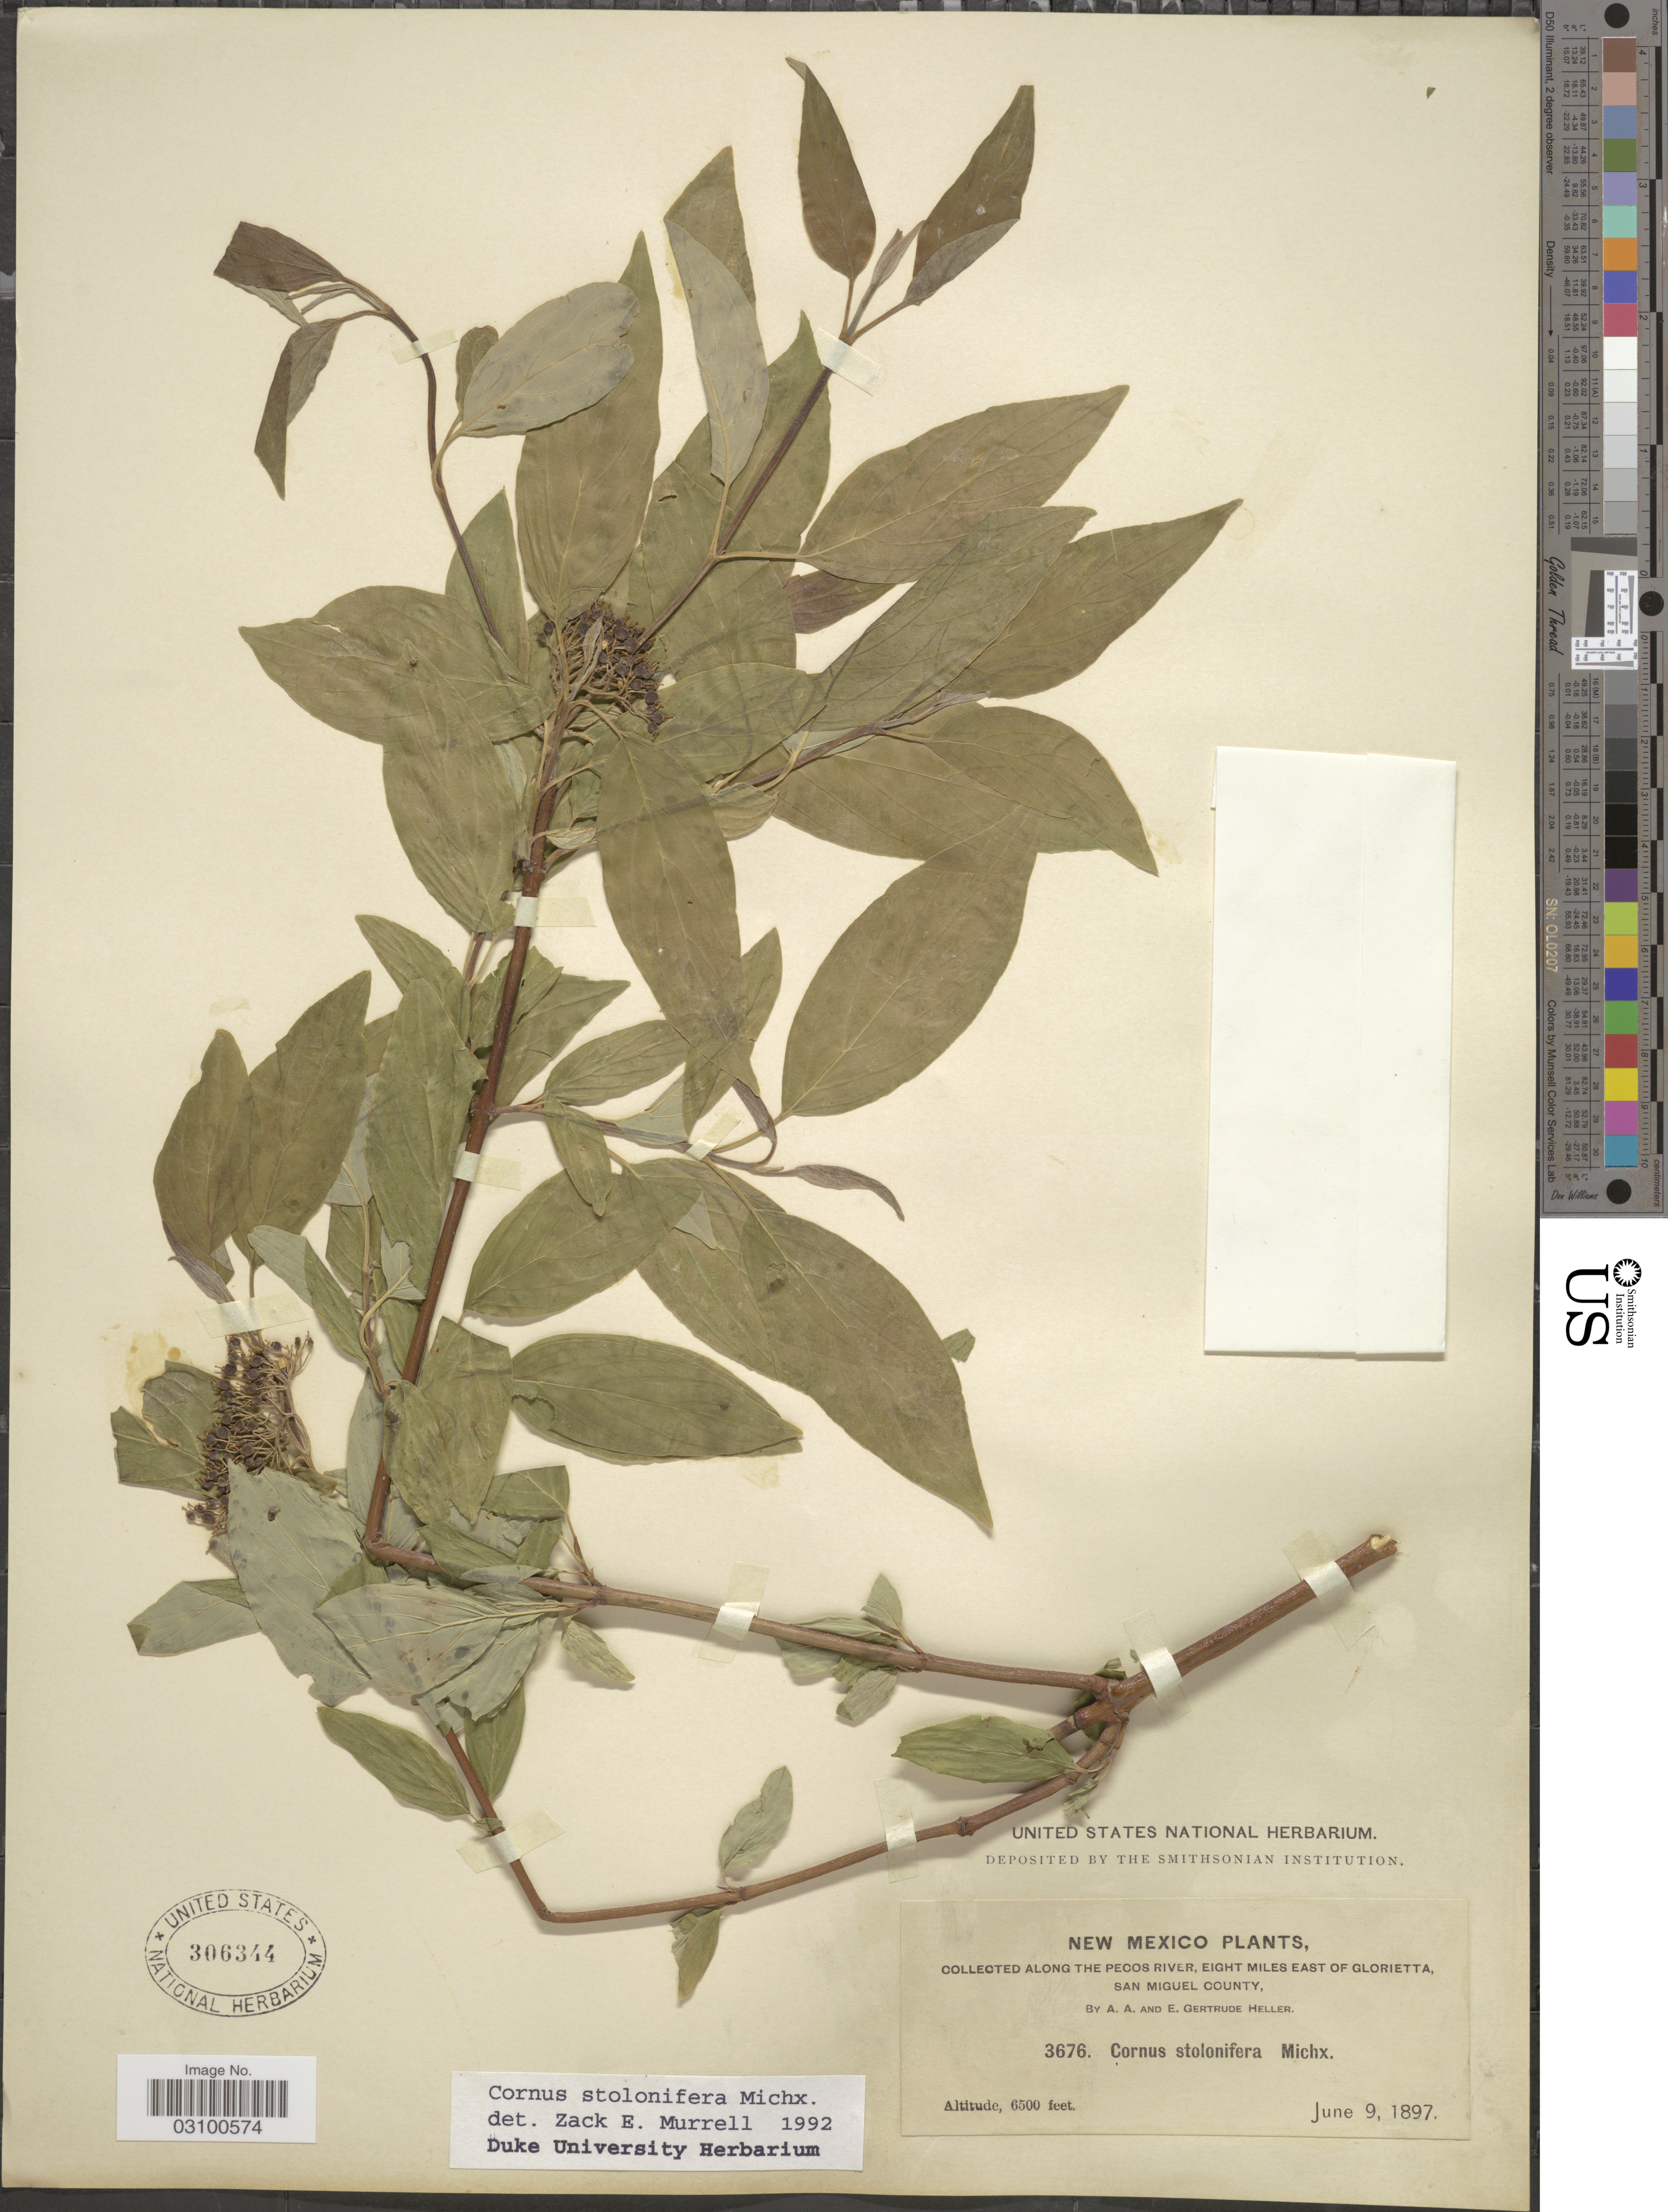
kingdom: Plantae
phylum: Tracheophyta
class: Magnoliopsida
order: Cornales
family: Cornaceae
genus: Cornus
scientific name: Cornus sericea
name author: L.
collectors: A. A. Heller & E. G. Heller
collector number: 3676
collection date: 1897-06-09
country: United States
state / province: New Mexico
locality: Along the Pecos River, eight miles east of Glorietta, San Miguel County.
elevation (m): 1981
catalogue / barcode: US 306344